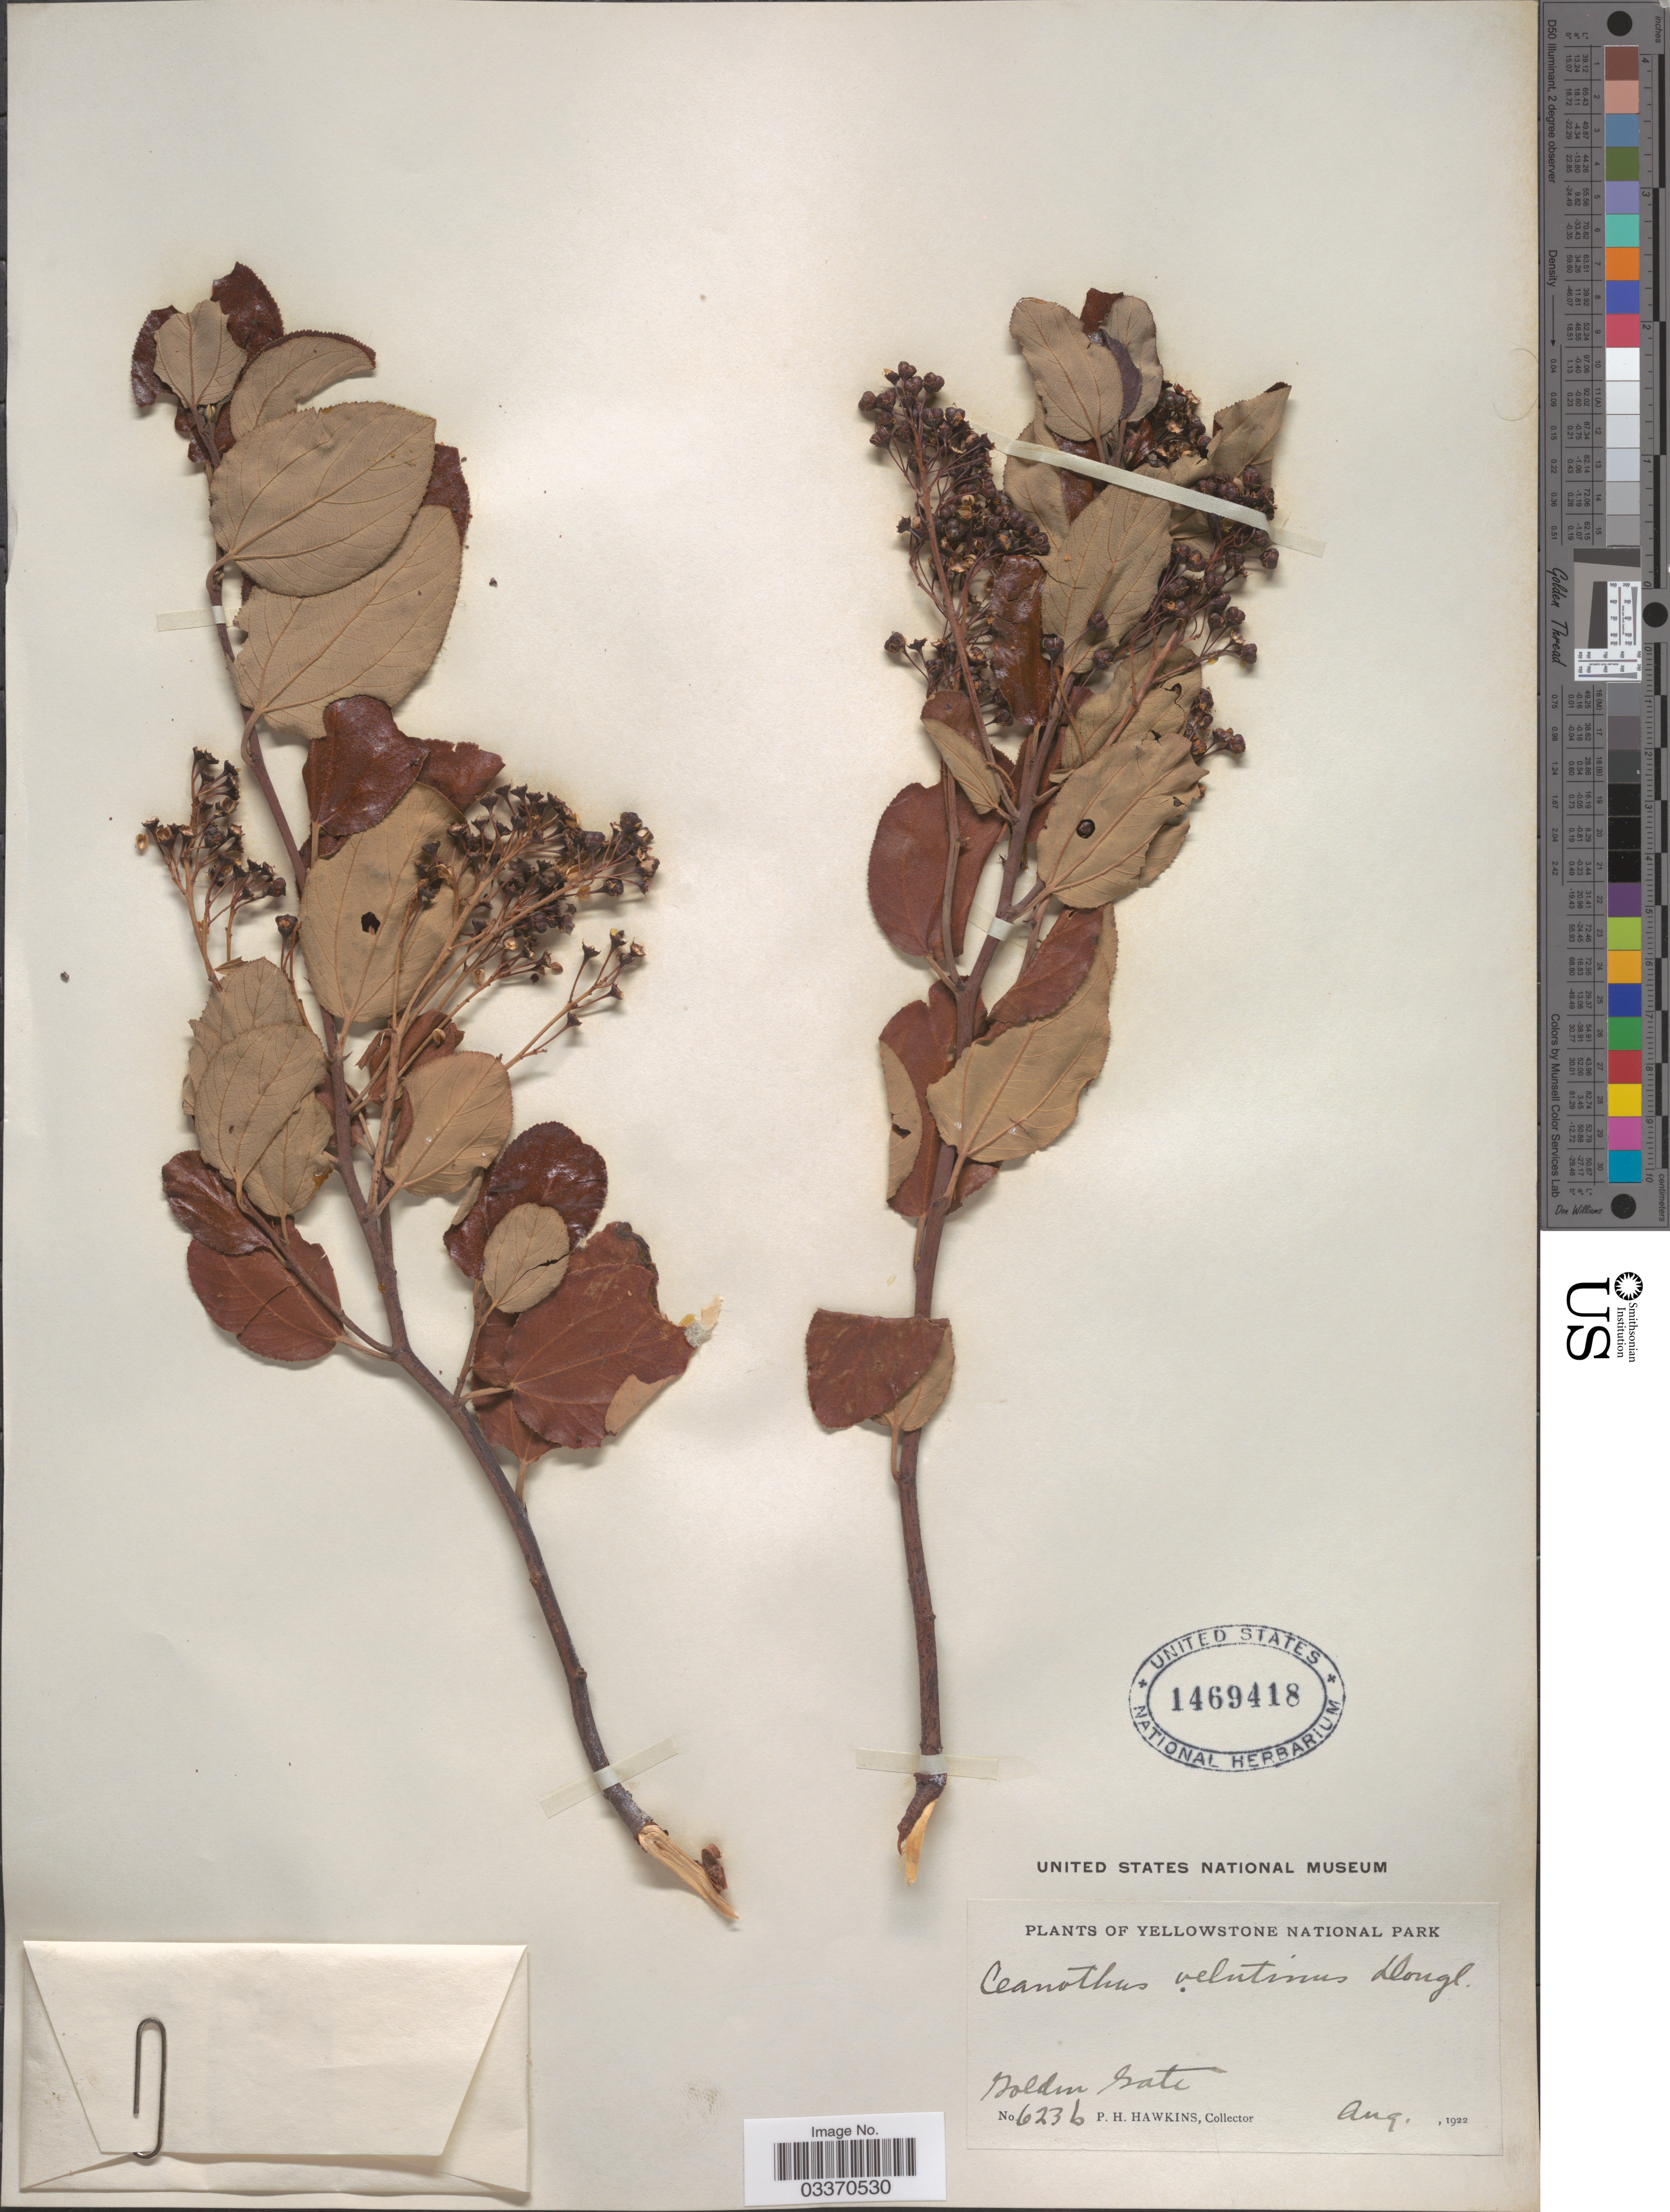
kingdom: Plantae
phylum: Tracheophyta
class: Magnoliopsida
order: Rosales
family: Rhamnaceae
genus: Ceanothus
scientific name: Ceanothus velutinus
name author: Douglas ex Hook.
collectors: P. Hawkins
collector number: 6236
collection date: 1922-08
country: United States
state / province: Wyoming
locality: Yellowstone National Park. Golden Gate.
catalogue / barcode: US 1469418